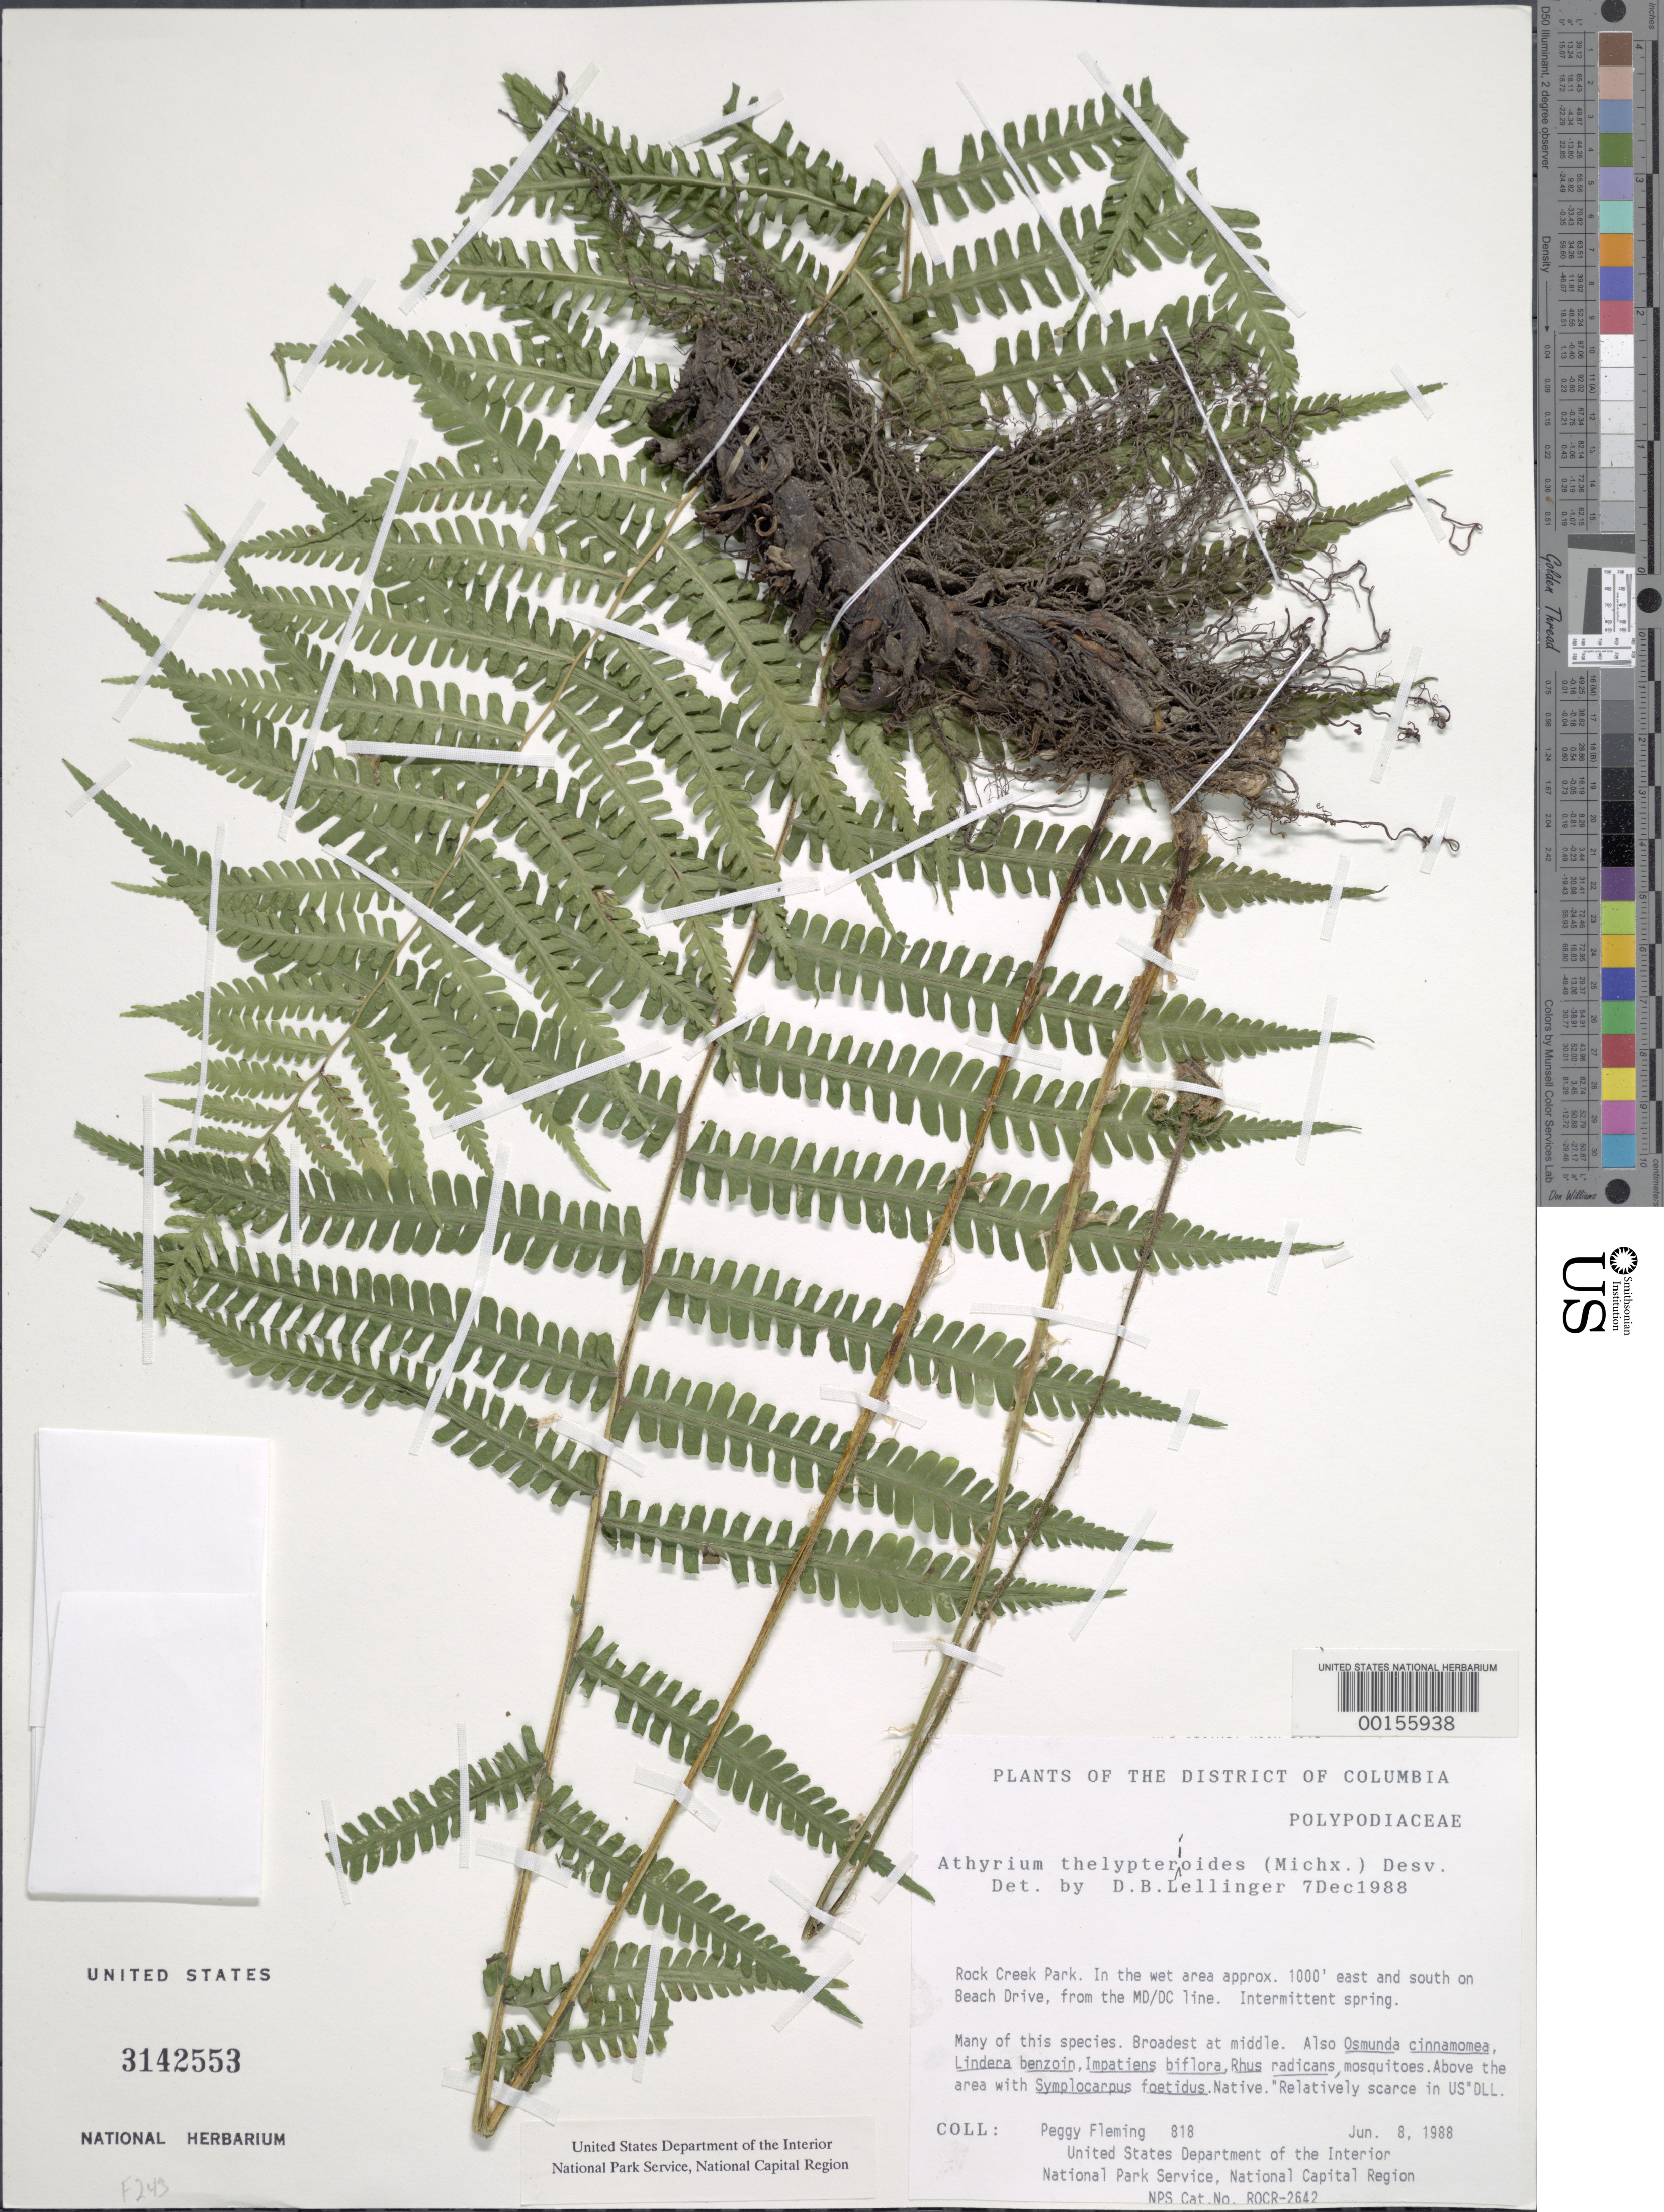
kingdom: Plantae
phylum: Tracheophyta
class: Polypodiopsida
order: Polypodiales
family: Athyriaceae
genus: Deparia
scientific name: Deparia acrostichoides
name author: (Sw.) M. Kato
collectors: P. Fleming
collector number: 818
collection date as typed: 08 Jun 1988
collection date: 1988-06-08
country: United States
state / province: District of Columbia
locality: Rock Creek Park, SE of Beach Drive from MD/DC Line Rock Creek Park and vicinity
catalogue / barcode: US 3142553